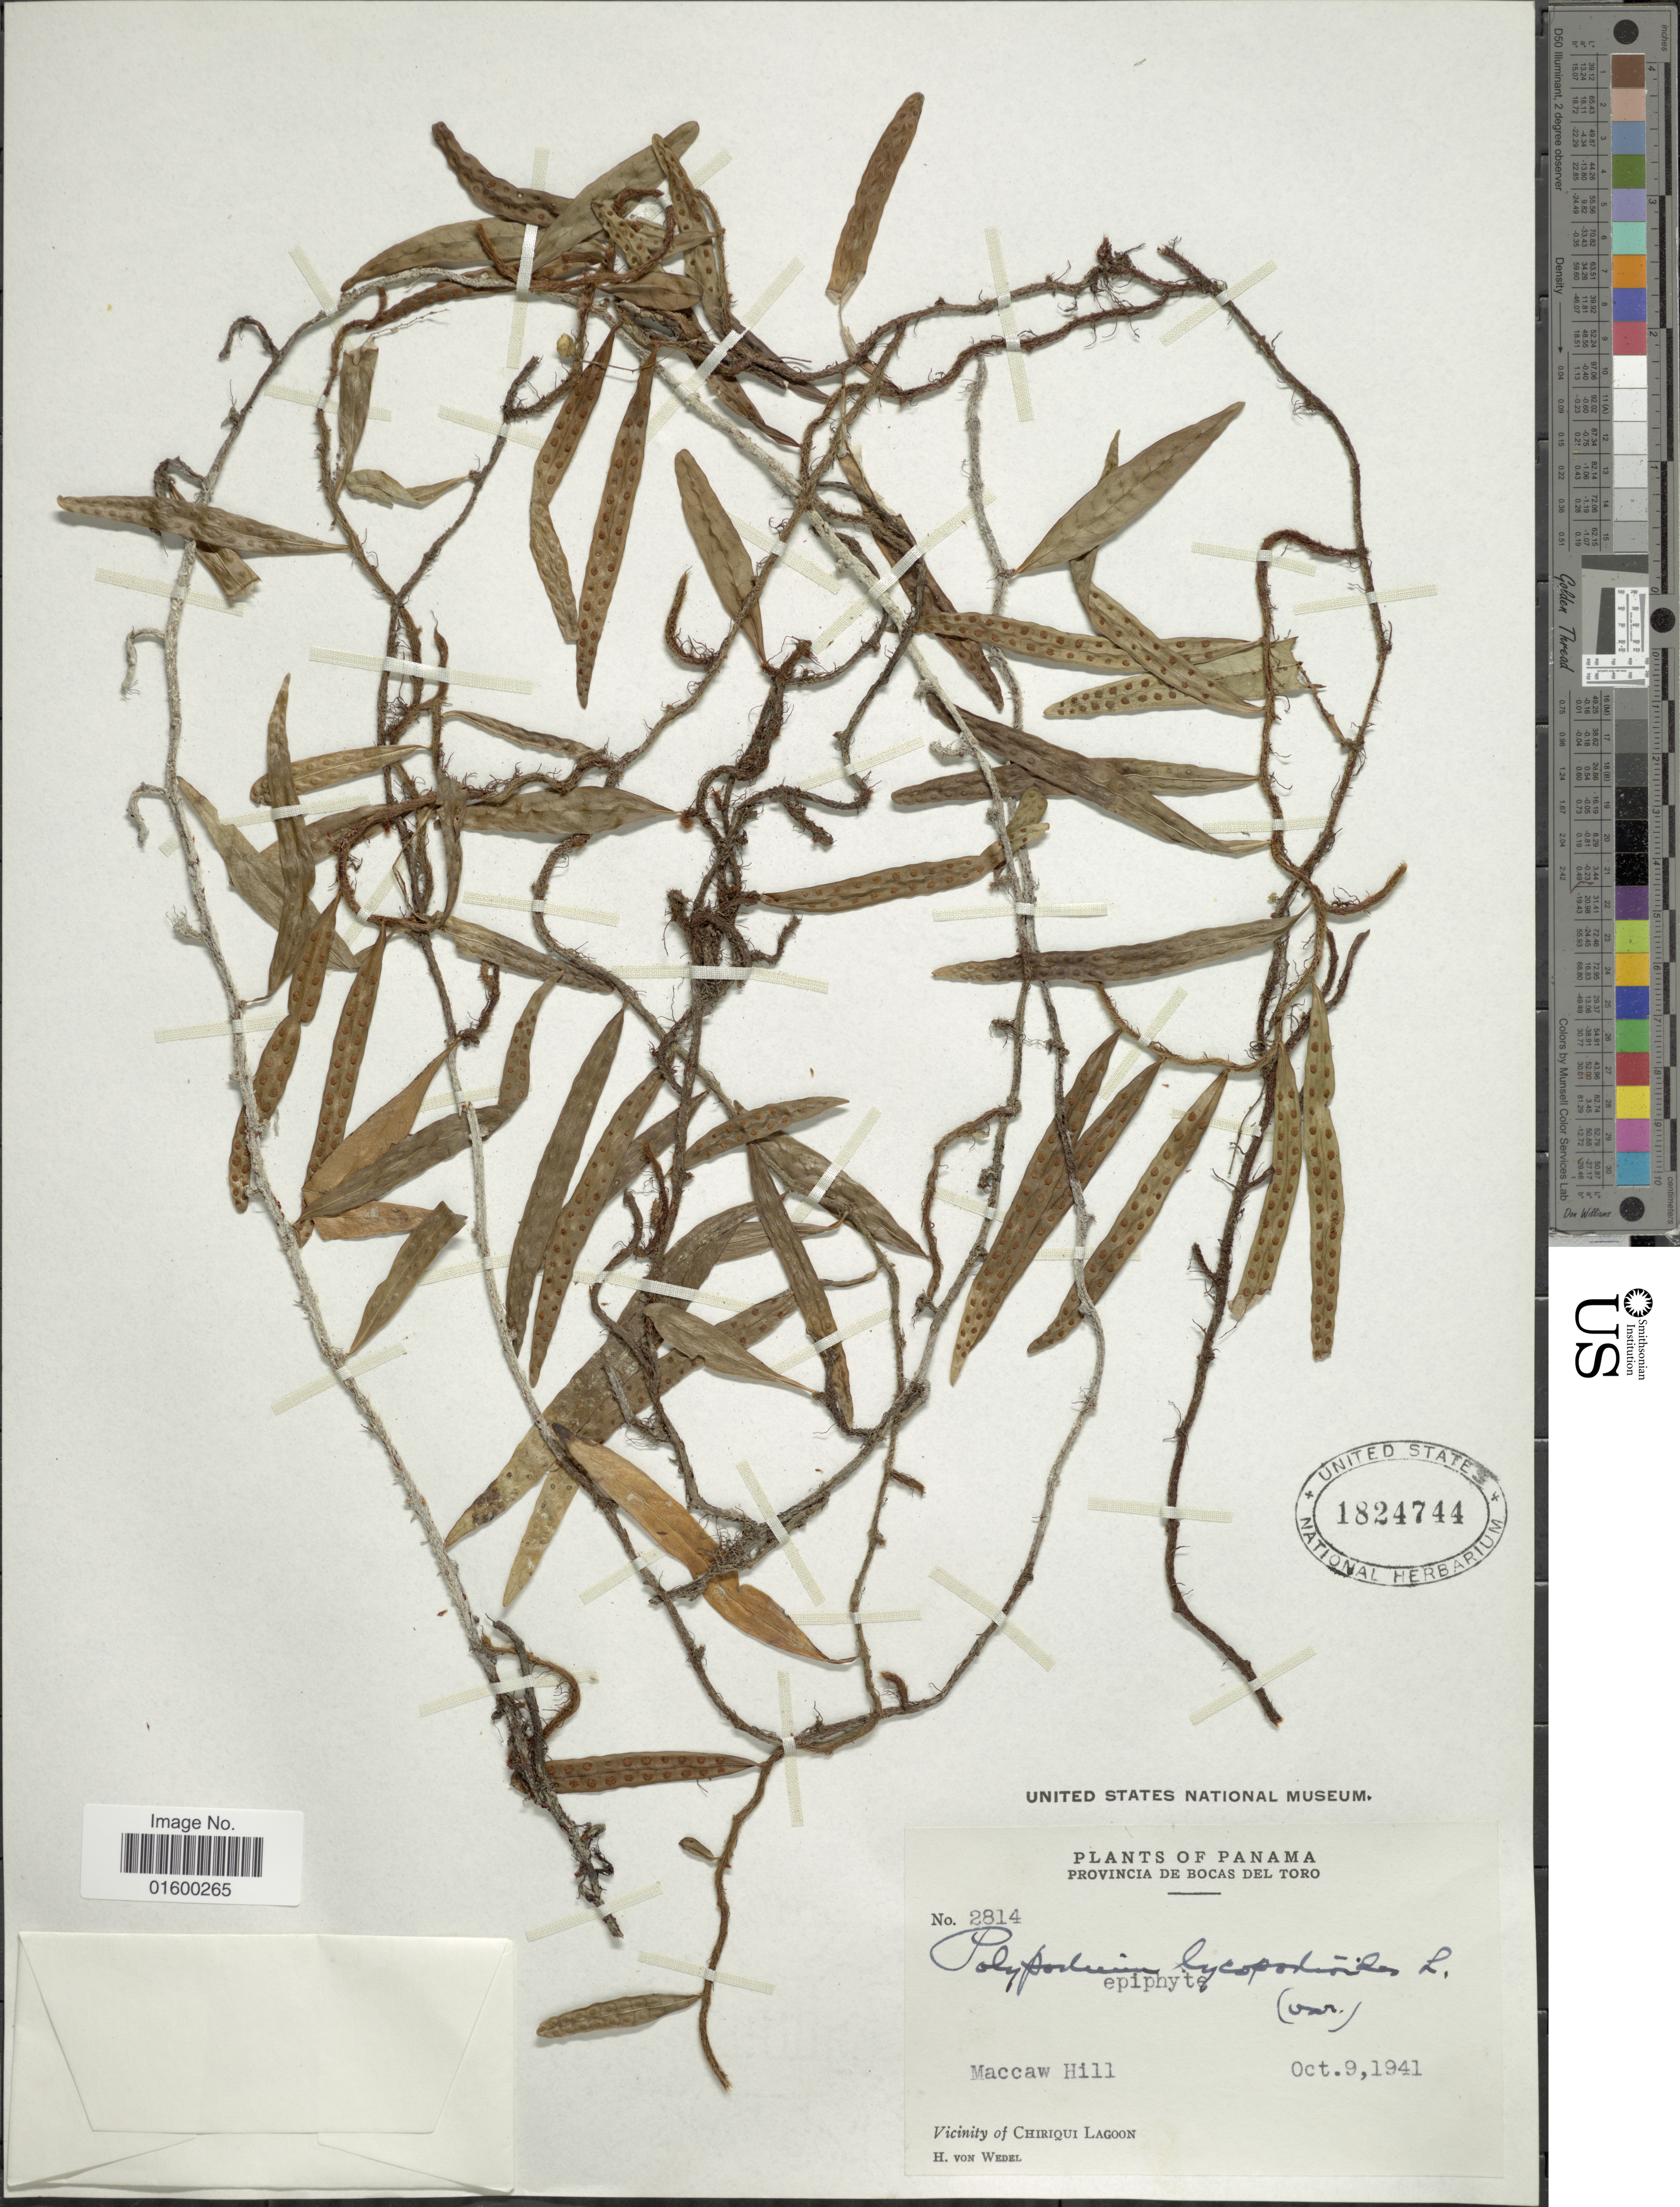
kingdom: Plantae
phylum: Tracheophyta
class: Polypodiopsida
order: Polypodiales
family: Polypodiaceae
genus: Microgramma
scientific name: Microgramma lycopodioides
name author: (L.) Copel.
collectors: H. von Wedel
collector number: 2814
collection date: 1941-10-09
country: Panama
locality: Provincia Bocas del Toro, Maccaw Hill, Vicinity of Chiriqui Lagoon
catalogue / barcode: US 1824744